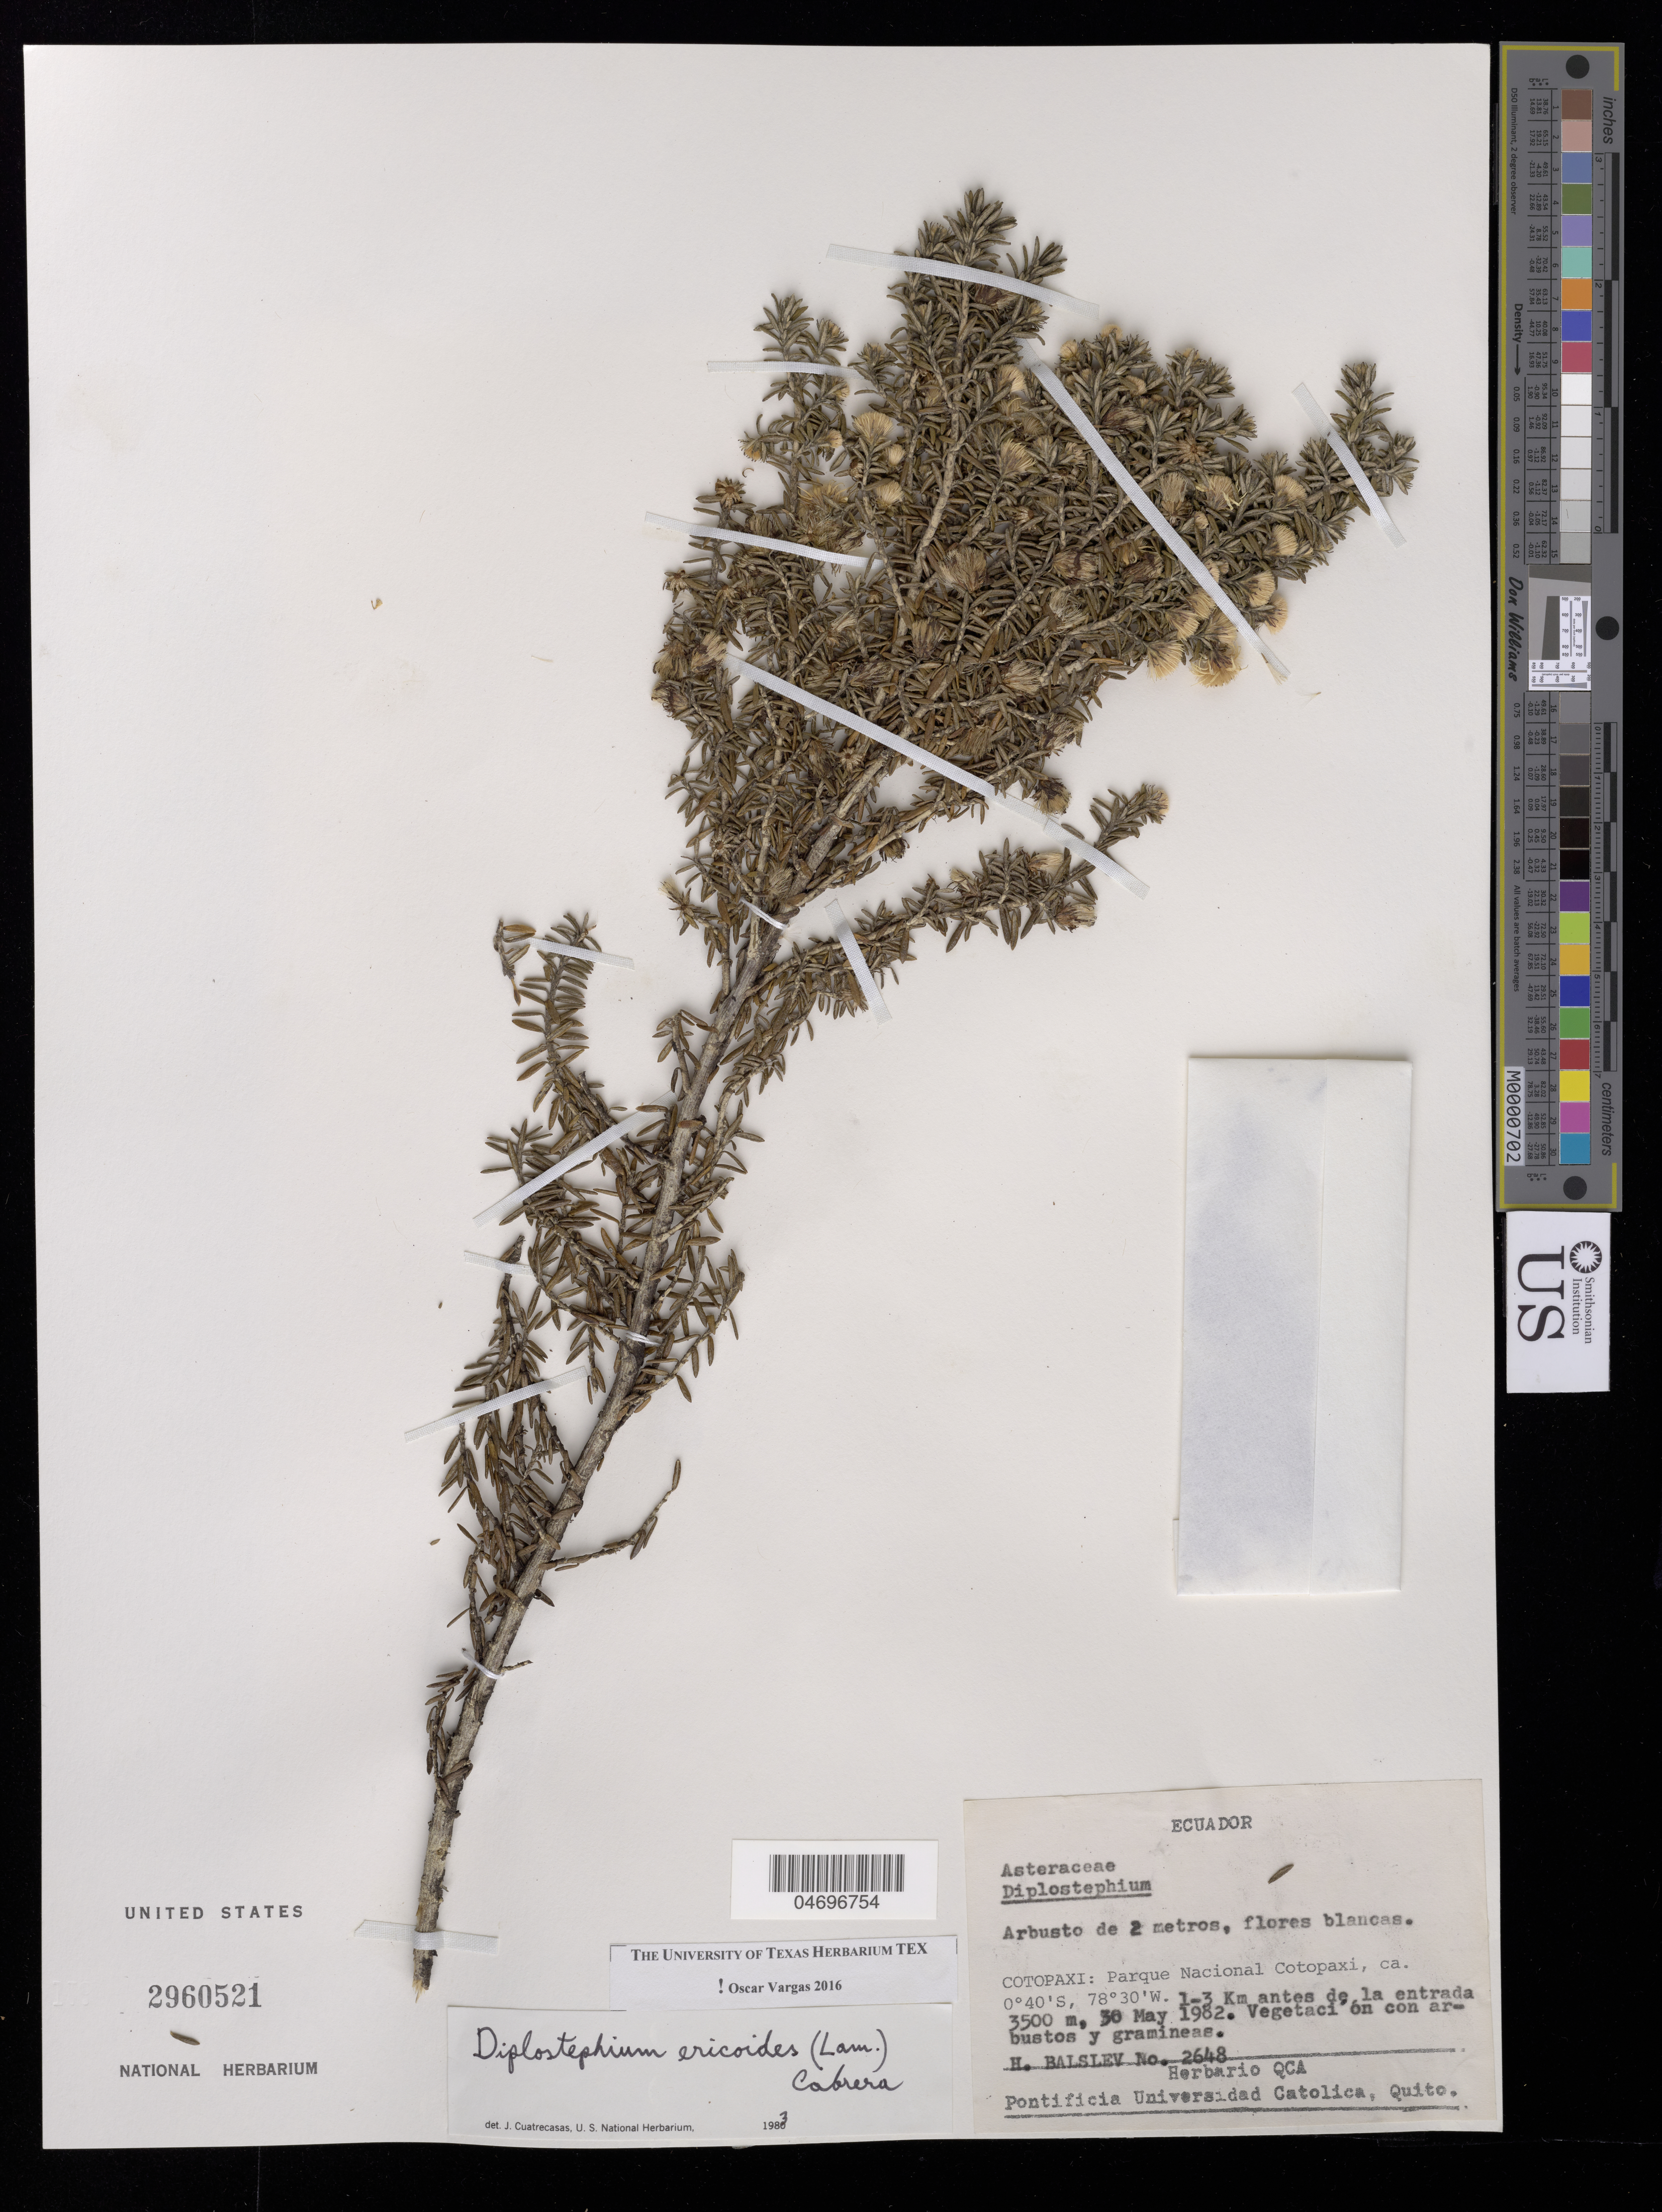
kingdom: Plantae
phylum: Tracheophyta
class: Magnoliopsida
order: Asterales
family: Asteraceae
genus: Diplostephium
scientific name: Diplostephium ericoides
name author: (Lam.) Cabrera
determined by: Vargas, Oscar M.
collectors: H. Balslev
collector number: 2648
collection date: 1982-05-30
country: Ecuador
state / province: Cotopaxi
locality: Cotopaxi: Parque Nacional Cotopaxi, ca. 1-3 Km antes de la entrada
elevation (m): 3500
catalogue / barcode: US 2960521